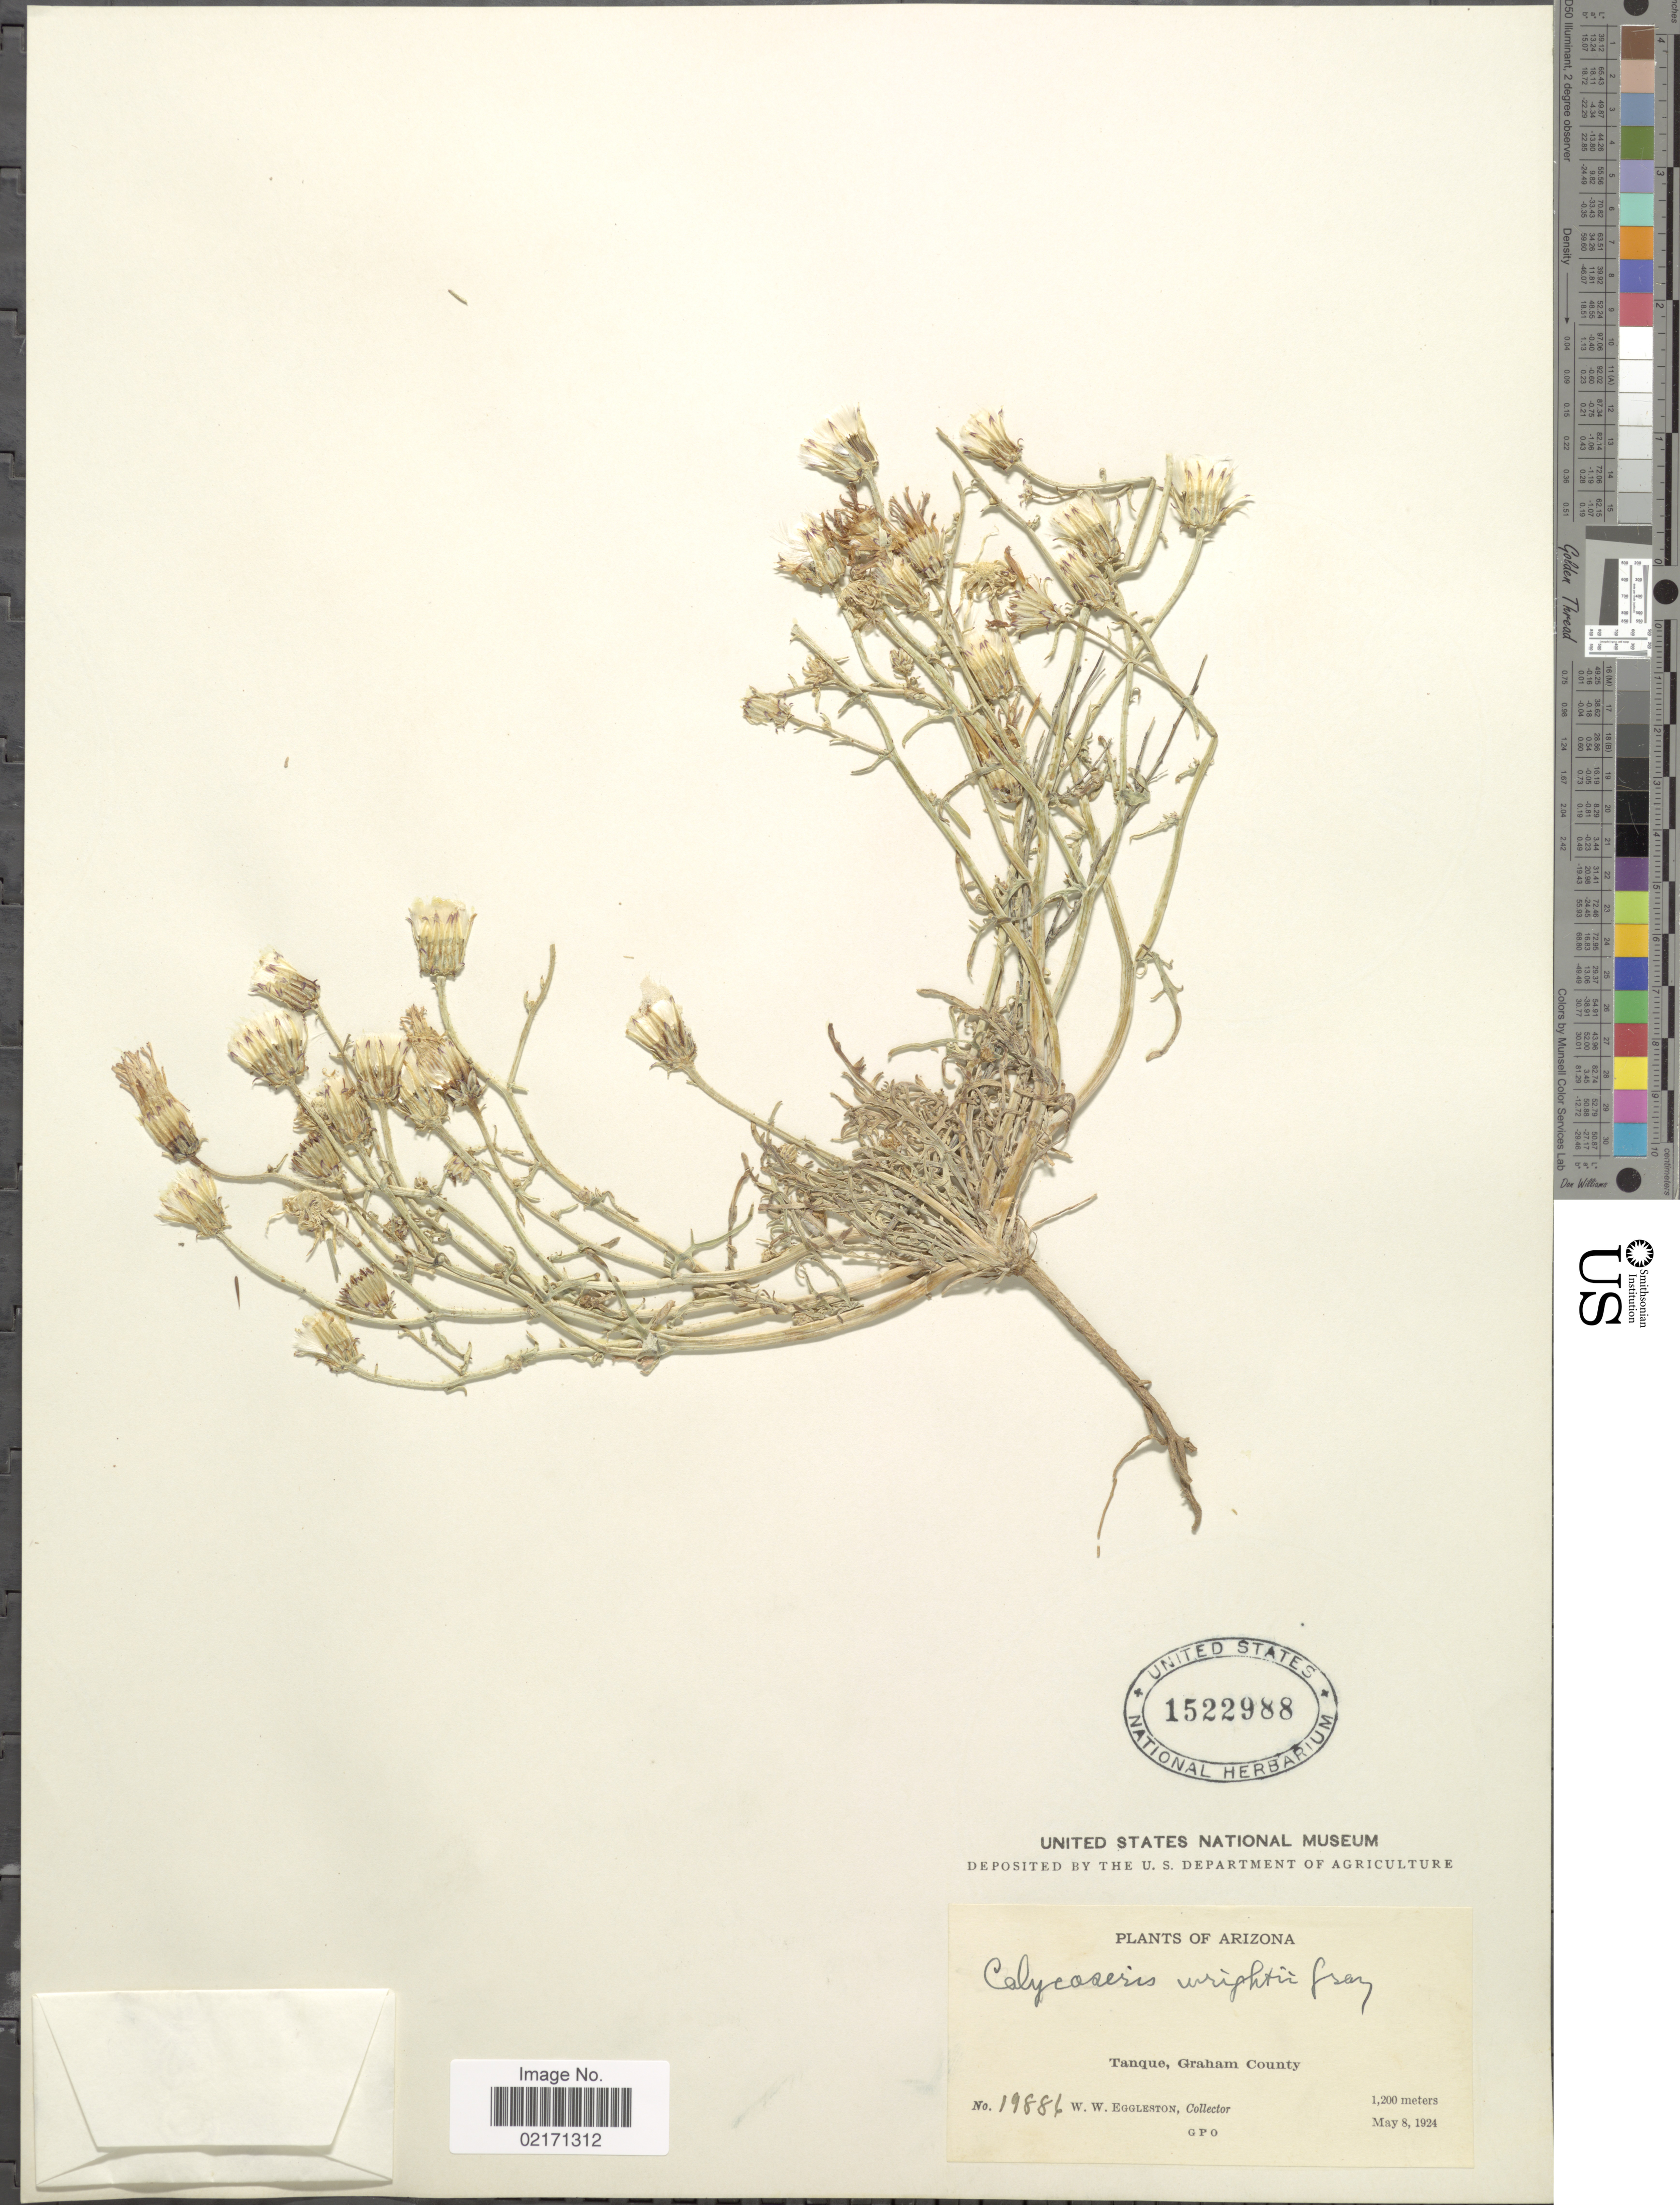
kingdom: Plantae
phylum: Tracheophyta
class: Magnoliopsida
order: Asterales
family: Asteraceae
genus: Calycoseris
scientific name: Calycoseris wrightii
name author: A. Gray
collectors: W. W. Eggleston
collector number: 19886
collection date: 1924-05-08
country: United States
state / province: Arizona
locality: Tanque, Graham County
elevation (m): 1200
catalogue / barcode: US 1522988